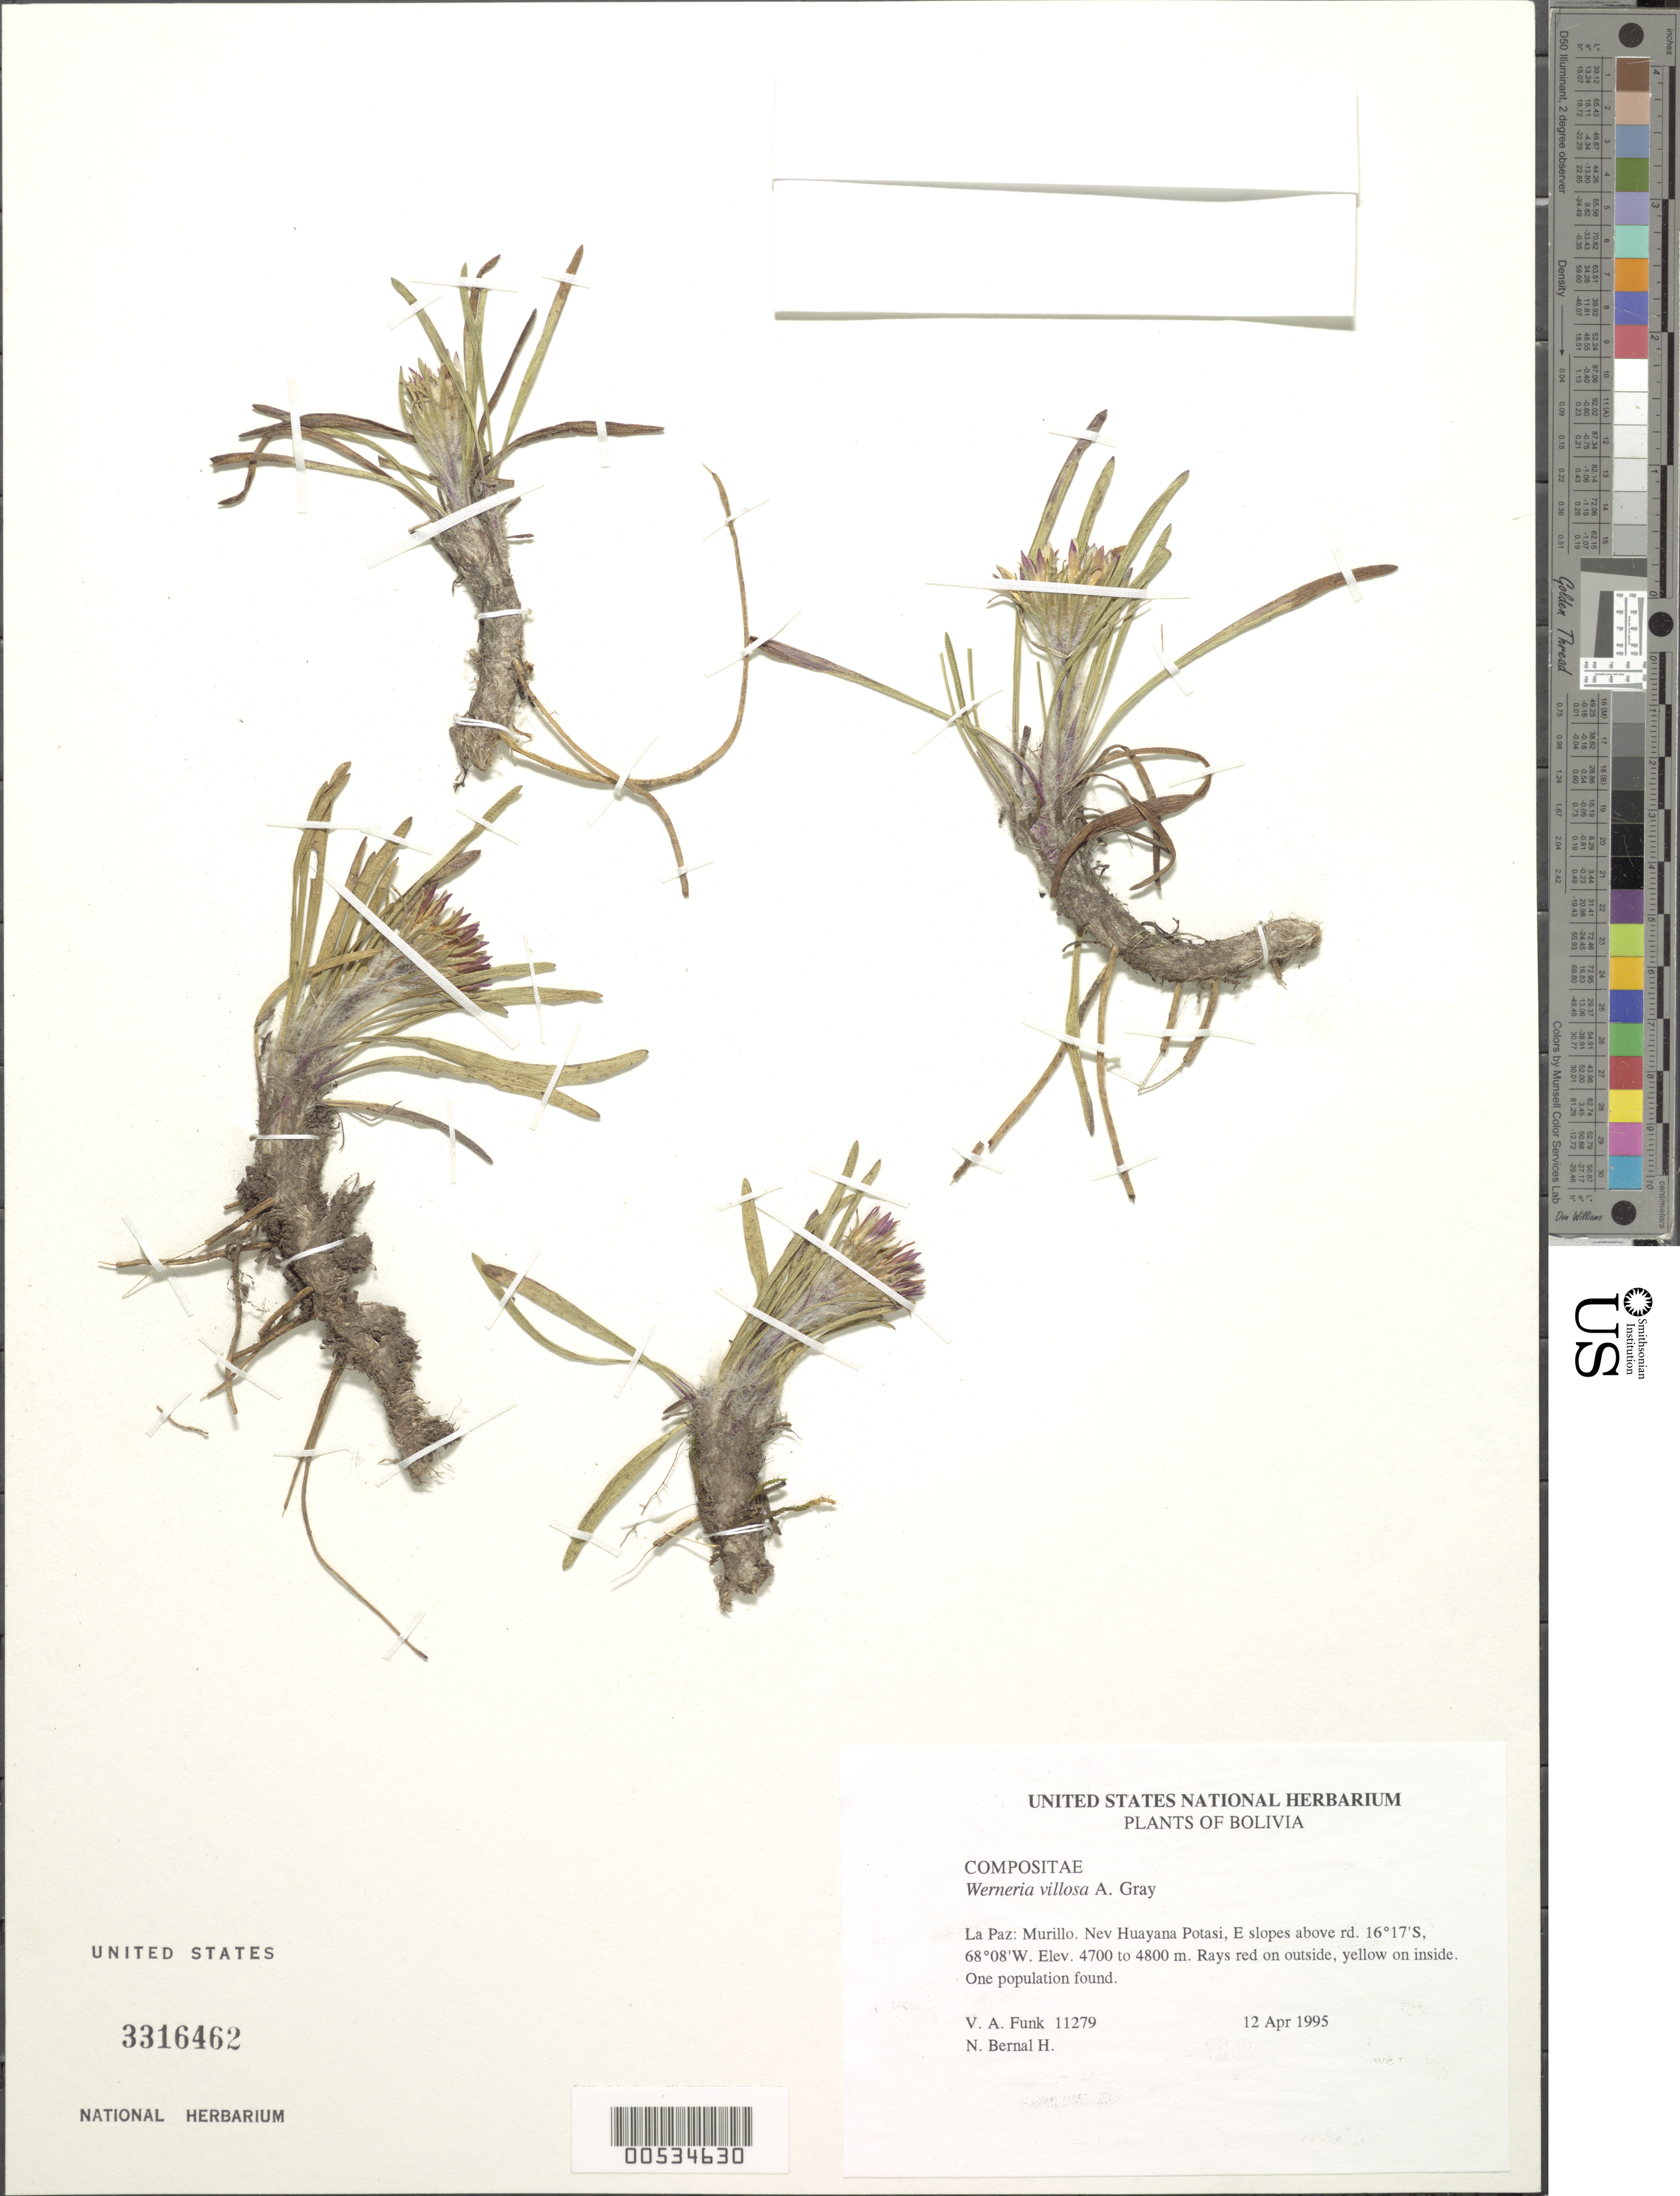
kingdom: Plantae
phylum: Tracheophyta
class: Magnoliopsida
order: Asterales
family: Asteraceae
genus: Werneria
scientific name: Werneria villosa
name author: A. Gray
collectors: V. Funk & N. Bernal H.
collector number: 11279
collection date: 1995-04-12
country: Bolivia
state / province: La Paz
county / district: Murillo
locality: Nev. Huayana Potasi, E slopes above rd.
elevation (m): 4700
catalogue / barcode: US 3316462